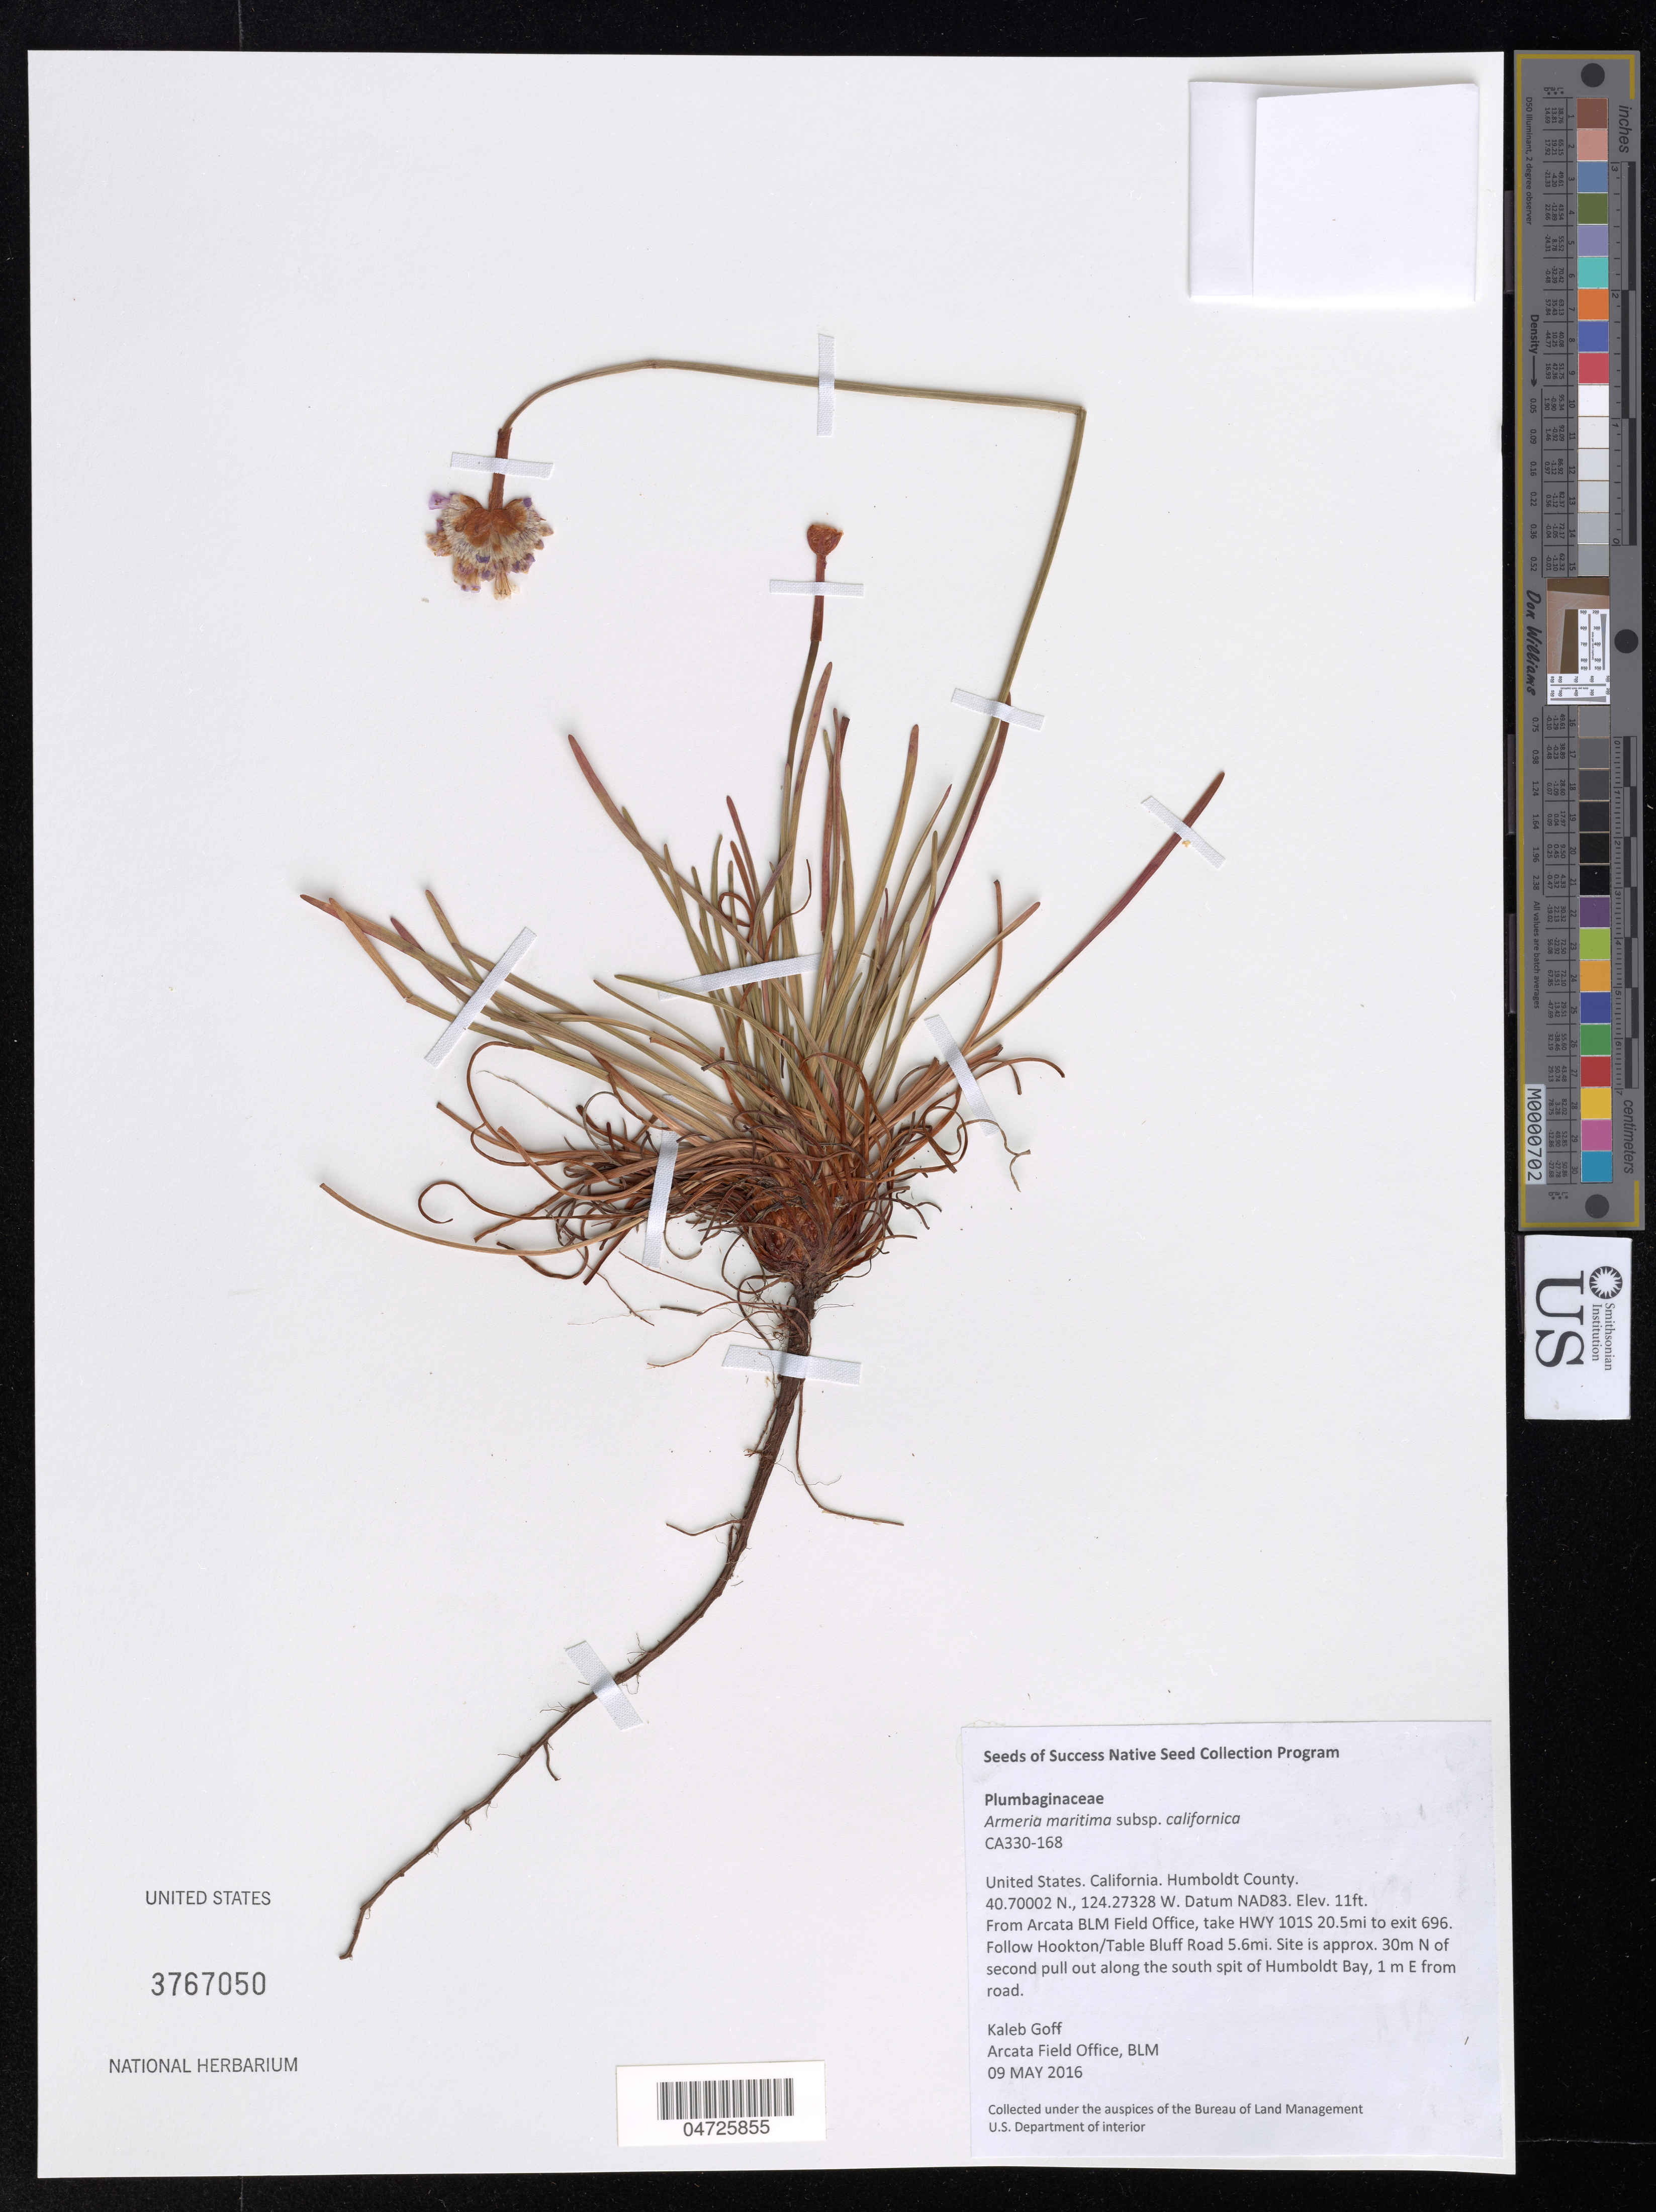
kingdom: Plantae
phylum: Tracheophyta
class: Magnoliopsida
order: Caryophyllales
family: Plumbaginaceae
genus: Armeria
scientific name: Armeria maritima subsp. californica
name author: (Boiss.) A.E. Porsild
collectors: K. Goff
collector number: CA330-168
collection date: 2016-05-09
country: United States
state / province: California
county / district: Humboldt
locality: Humboldt County. Datum NAD83. From Arcata BLM Field Office, take HWY 101S 20.5mi to exit 696. Follow Hookton/Table Bluff Road 5.6mi. Site is approx. 30m N of second pull out along the south spit of Humboldt Bay, 1 m E from road.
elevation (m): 3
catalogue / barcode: US 3767050